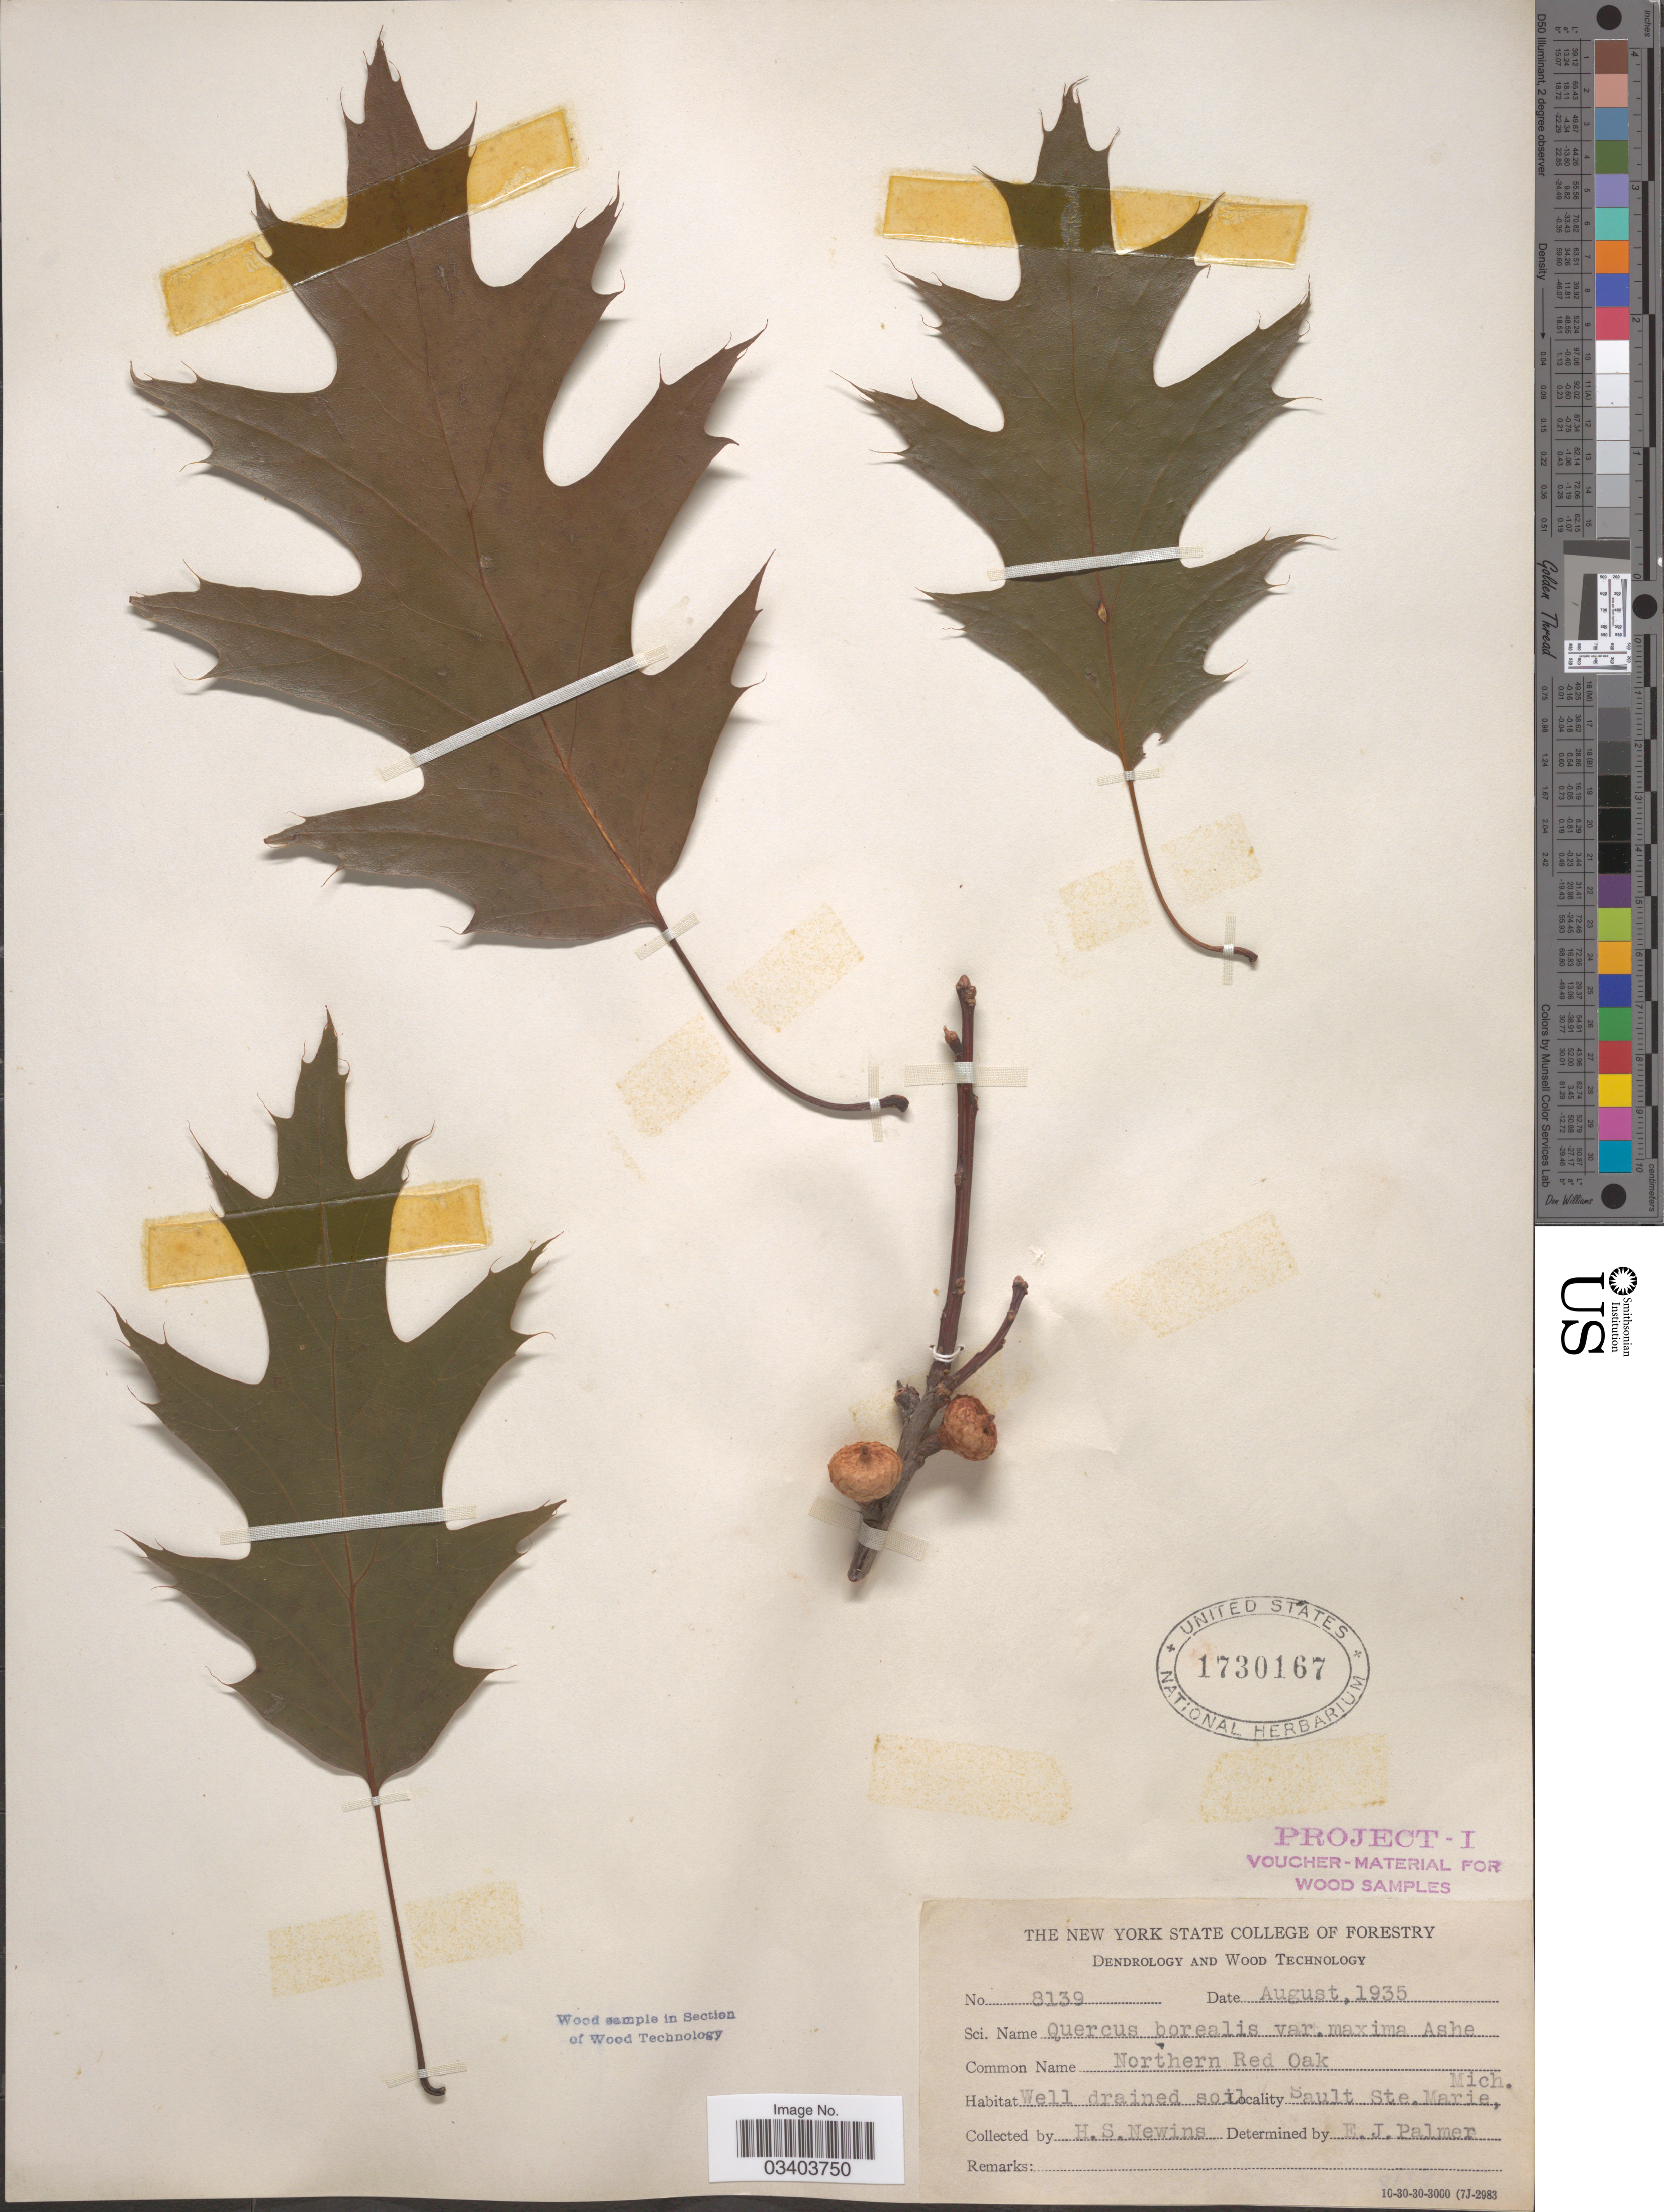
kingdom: Plantae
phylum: Tracheophyta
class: Magnoliopsida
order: Fagales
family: Fagaceae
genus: Quercus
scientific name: Quercus borealis var. maxima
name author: (Marshall) Sarg.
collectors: H. Newins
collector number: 8139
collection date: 1935-08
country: United States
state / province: Michigan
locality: Sault Ste. Marie.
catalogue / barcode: US 1730167